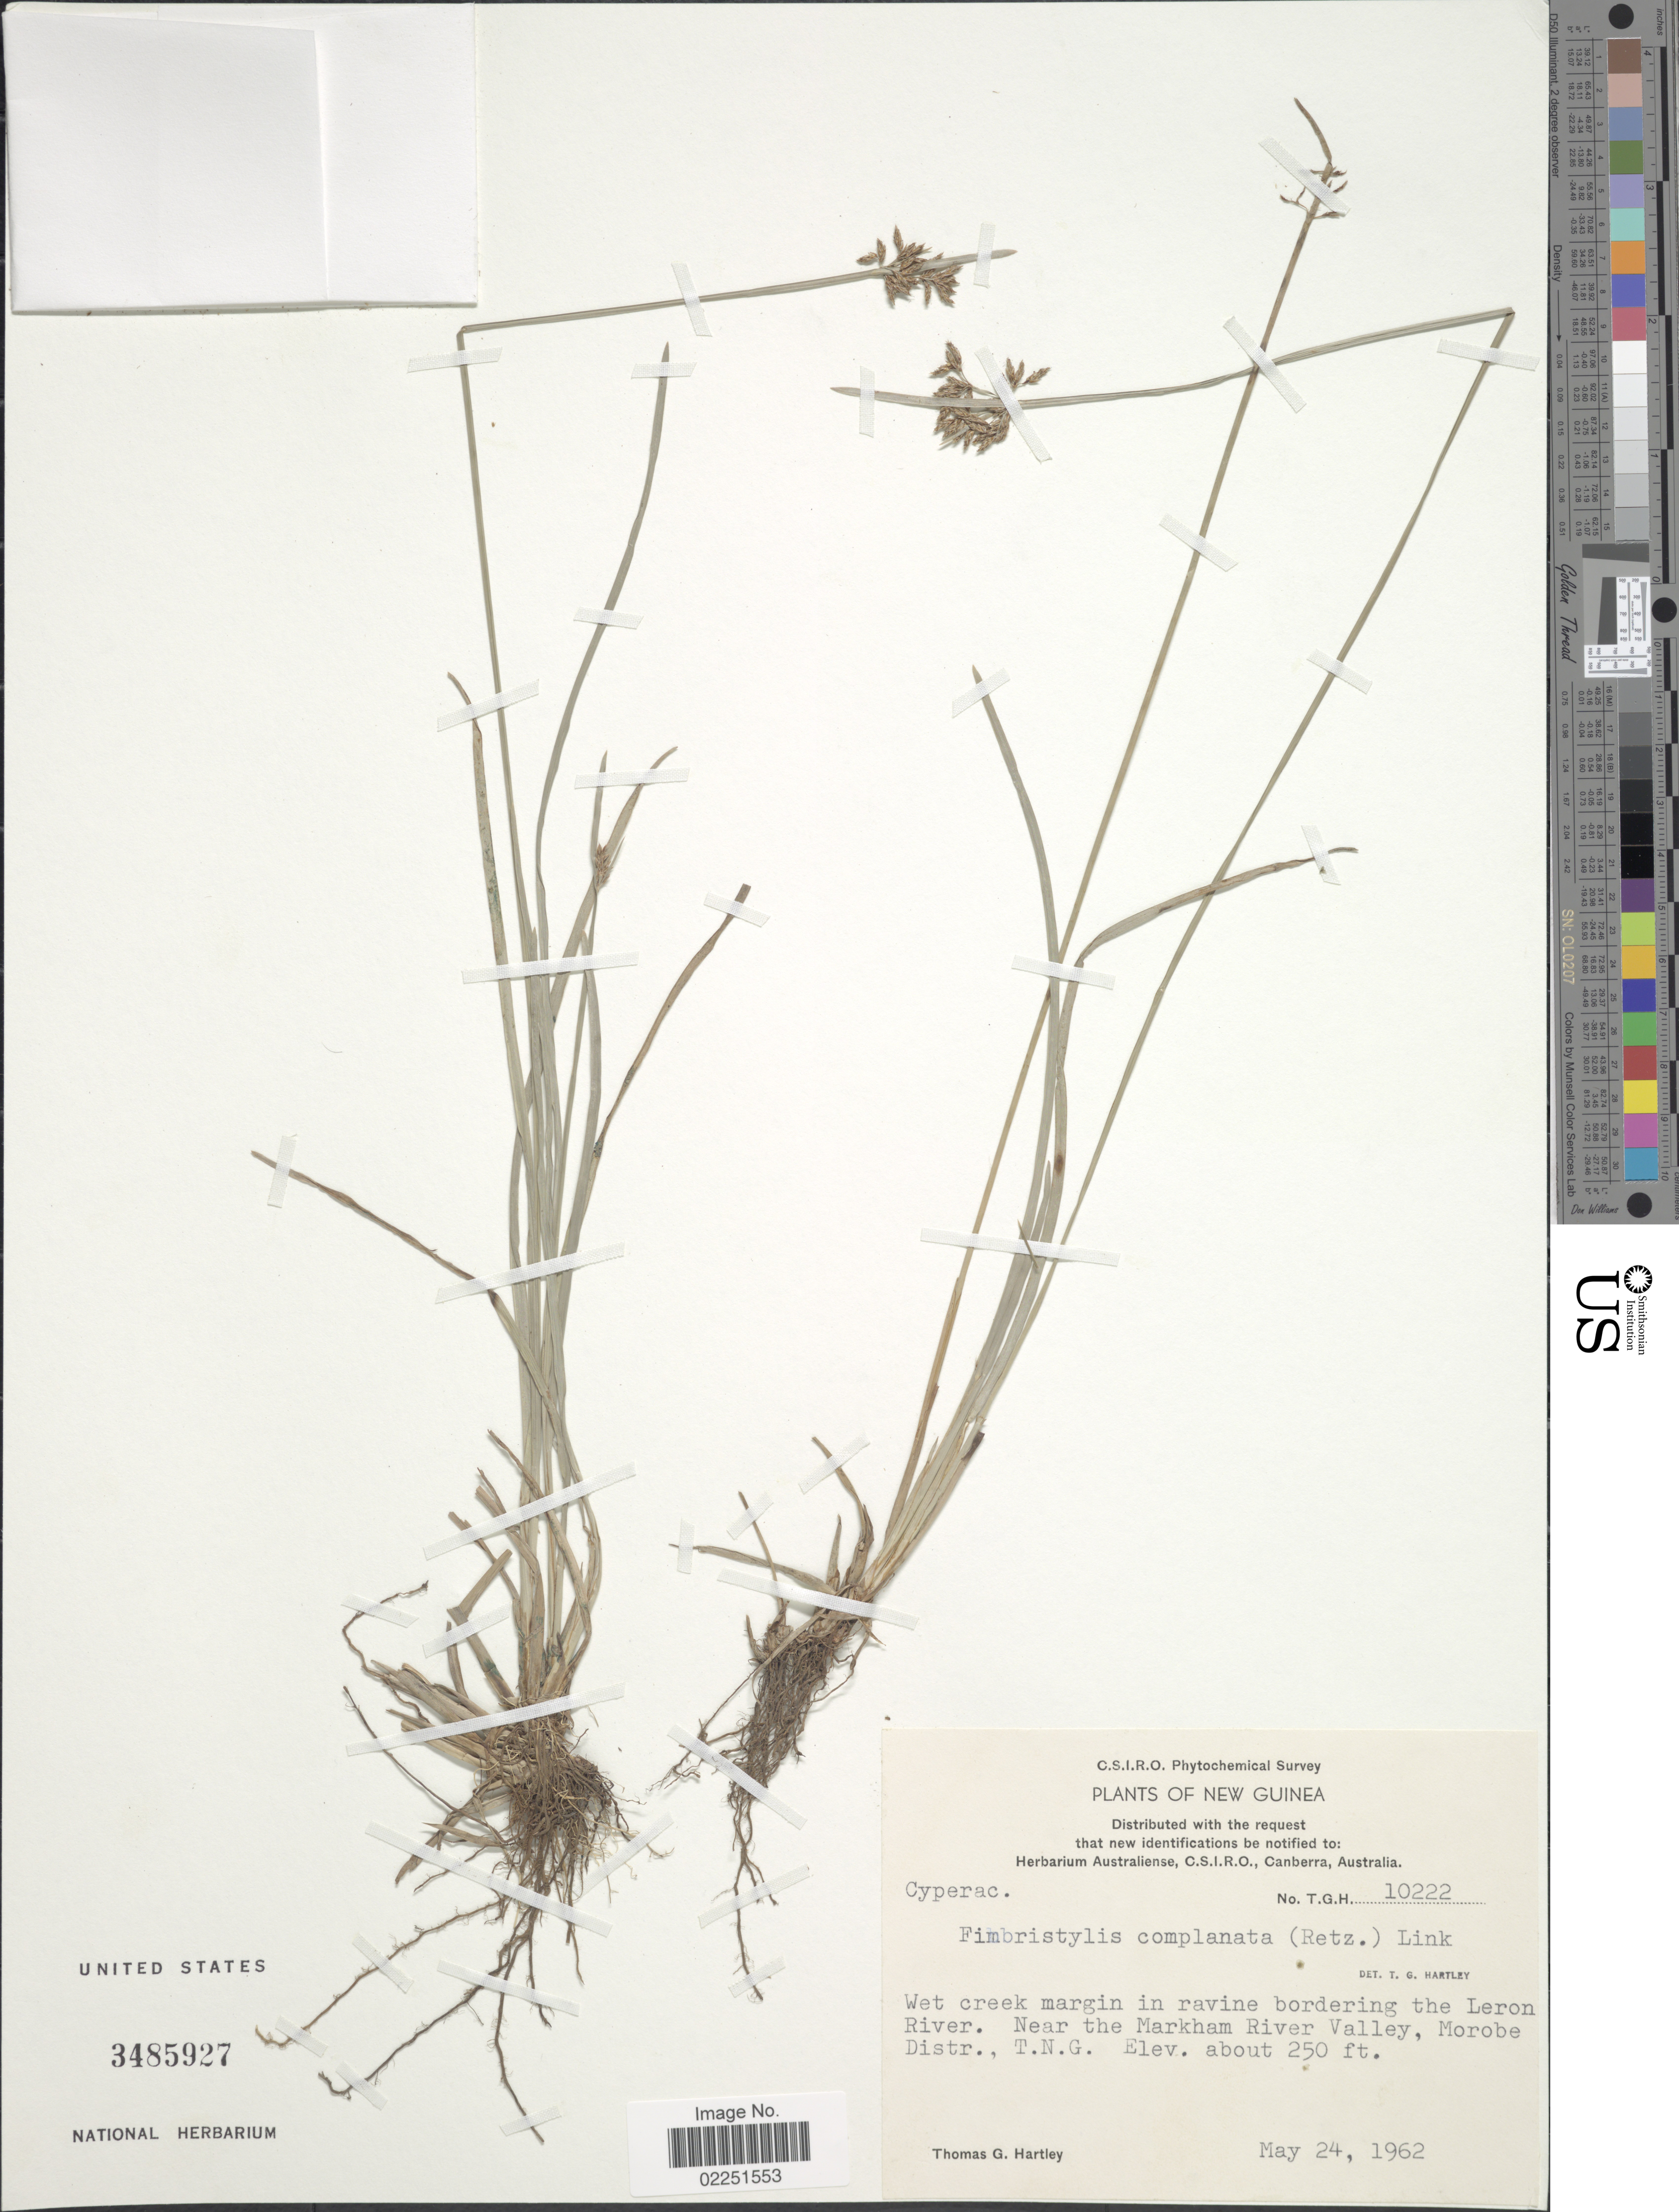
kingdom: Plantae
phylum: Tracheophyta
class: Liliopsida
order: Poales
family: Cyperaceae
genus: Fimbristylis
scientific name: Fimbristylis complanata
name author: (Retz.) Link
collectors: T. G. Hartley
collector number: T.G.H.10222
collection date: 1962-05-24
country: Papua New Guinea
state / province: Morobe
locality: New Guinea. Wet creek margin in ravine borderiing the Leron River. Near the Markham River Valley, Morobe Distr., T.N.G.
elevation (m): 76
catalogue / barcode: US 3485927